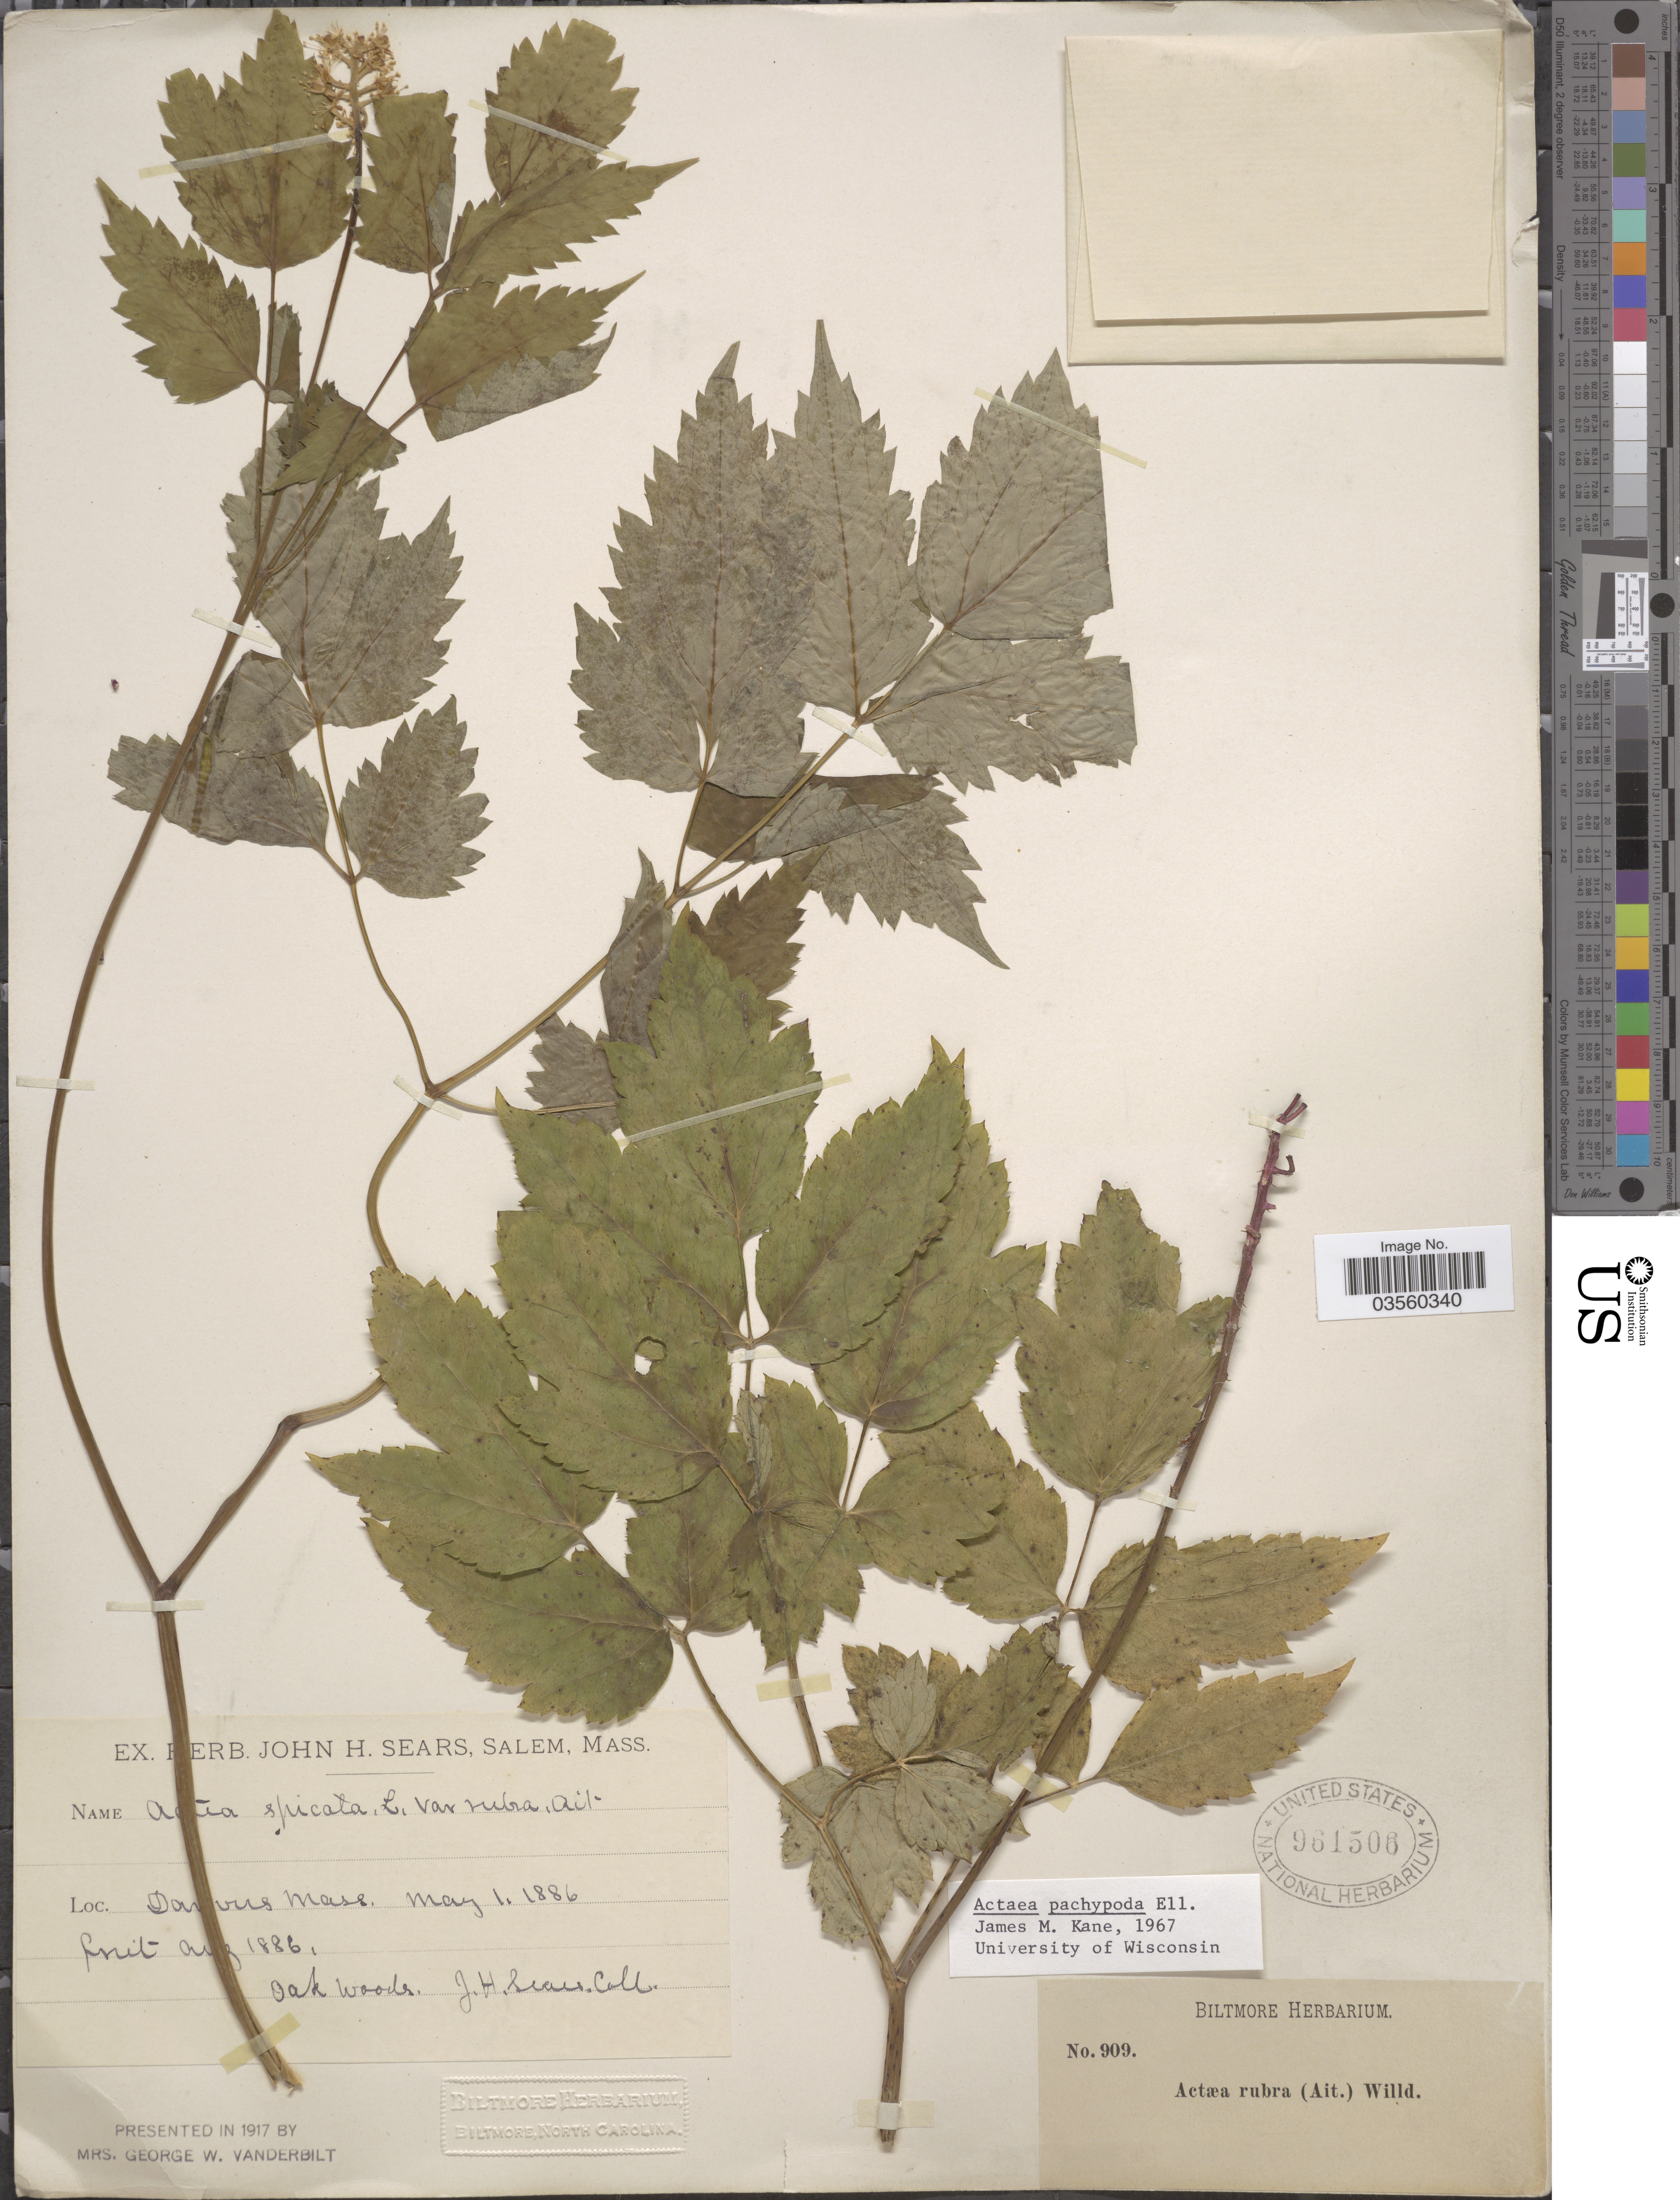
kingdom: Plantae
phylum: Tracheophyta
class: Magnoliopsida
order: Ranunculales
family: Ranunculaceae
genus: Actaea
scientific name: Actaea pachypoda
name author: Elliott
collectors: J. Sears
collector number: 909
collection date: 1886-05-01/1886-08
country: United States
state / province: Massachusetts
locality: Danvers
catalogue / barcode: US 961506